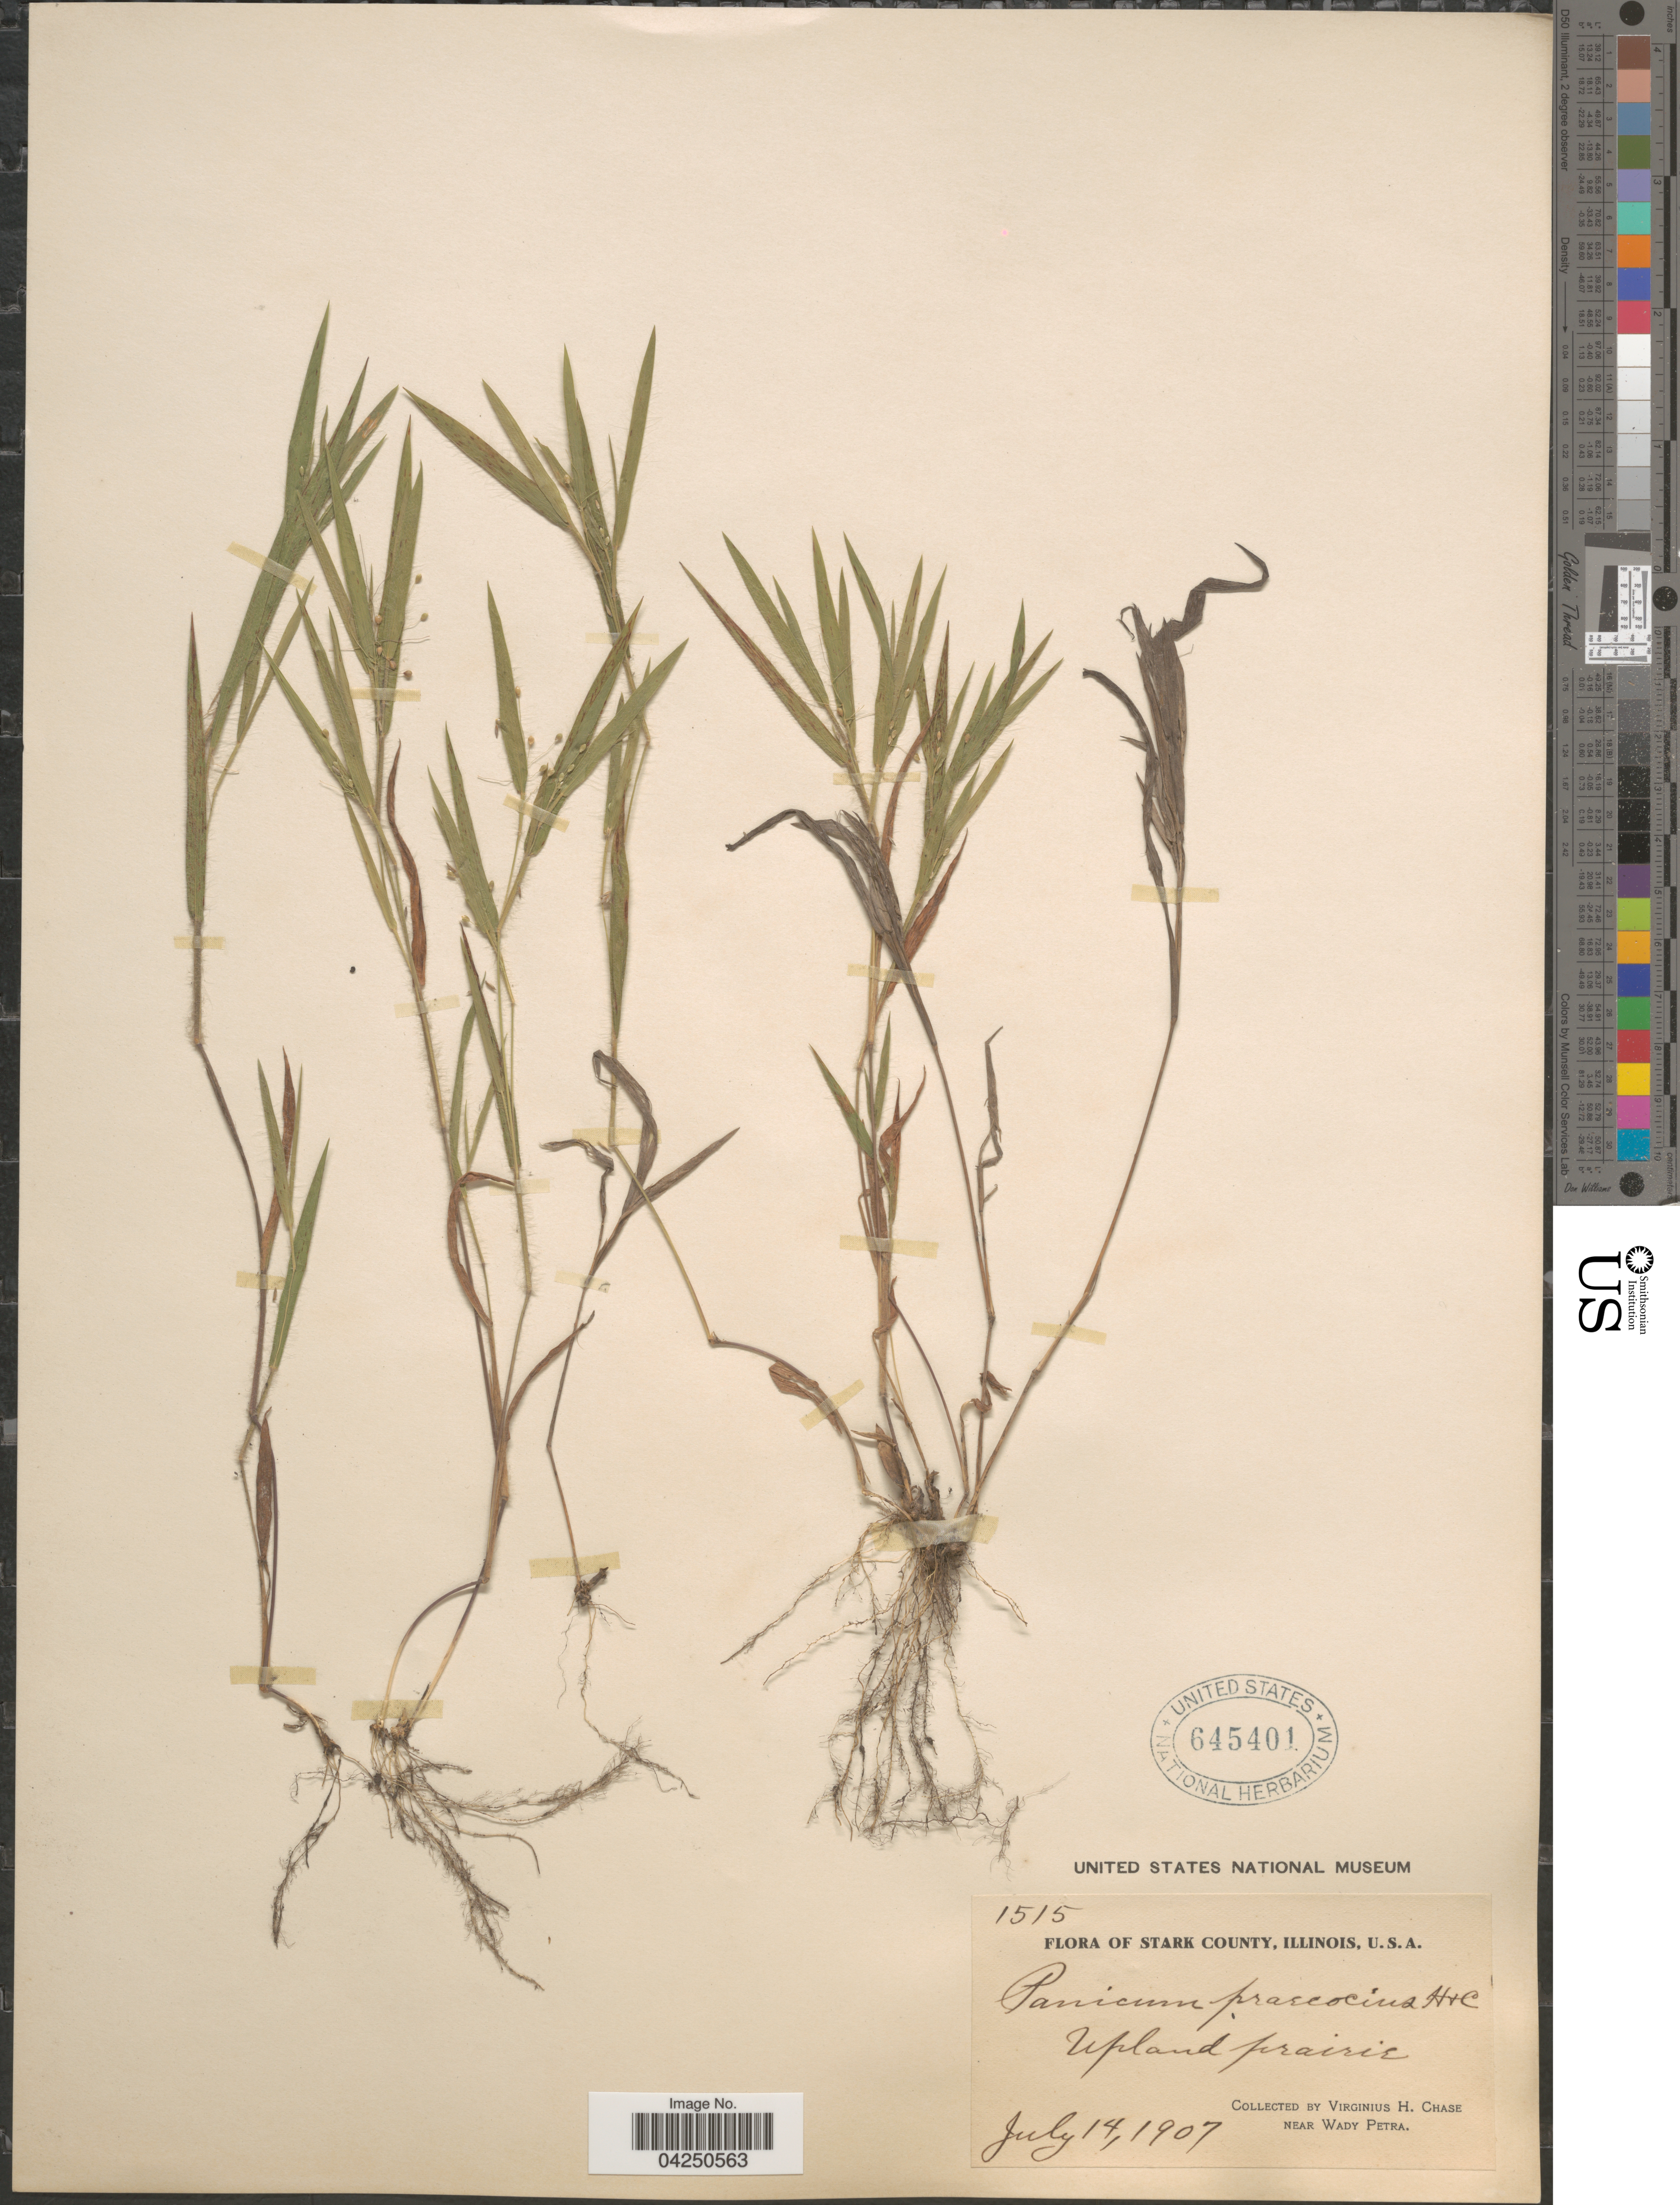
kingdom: Plantae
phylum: Tracheophyta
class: Liliopsida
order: Poales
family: Poaceae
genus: Dichanthelium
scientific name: Dichanthelium acuminatum var. acuminatum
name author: (Sw.) Gould & C.A. Clark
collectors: V. H. Chase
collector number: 1515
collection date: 1907-07-14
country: United States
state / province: Illinois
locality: Stark County. Upland prairie. Near Wady Petra.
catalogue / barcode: US 645401